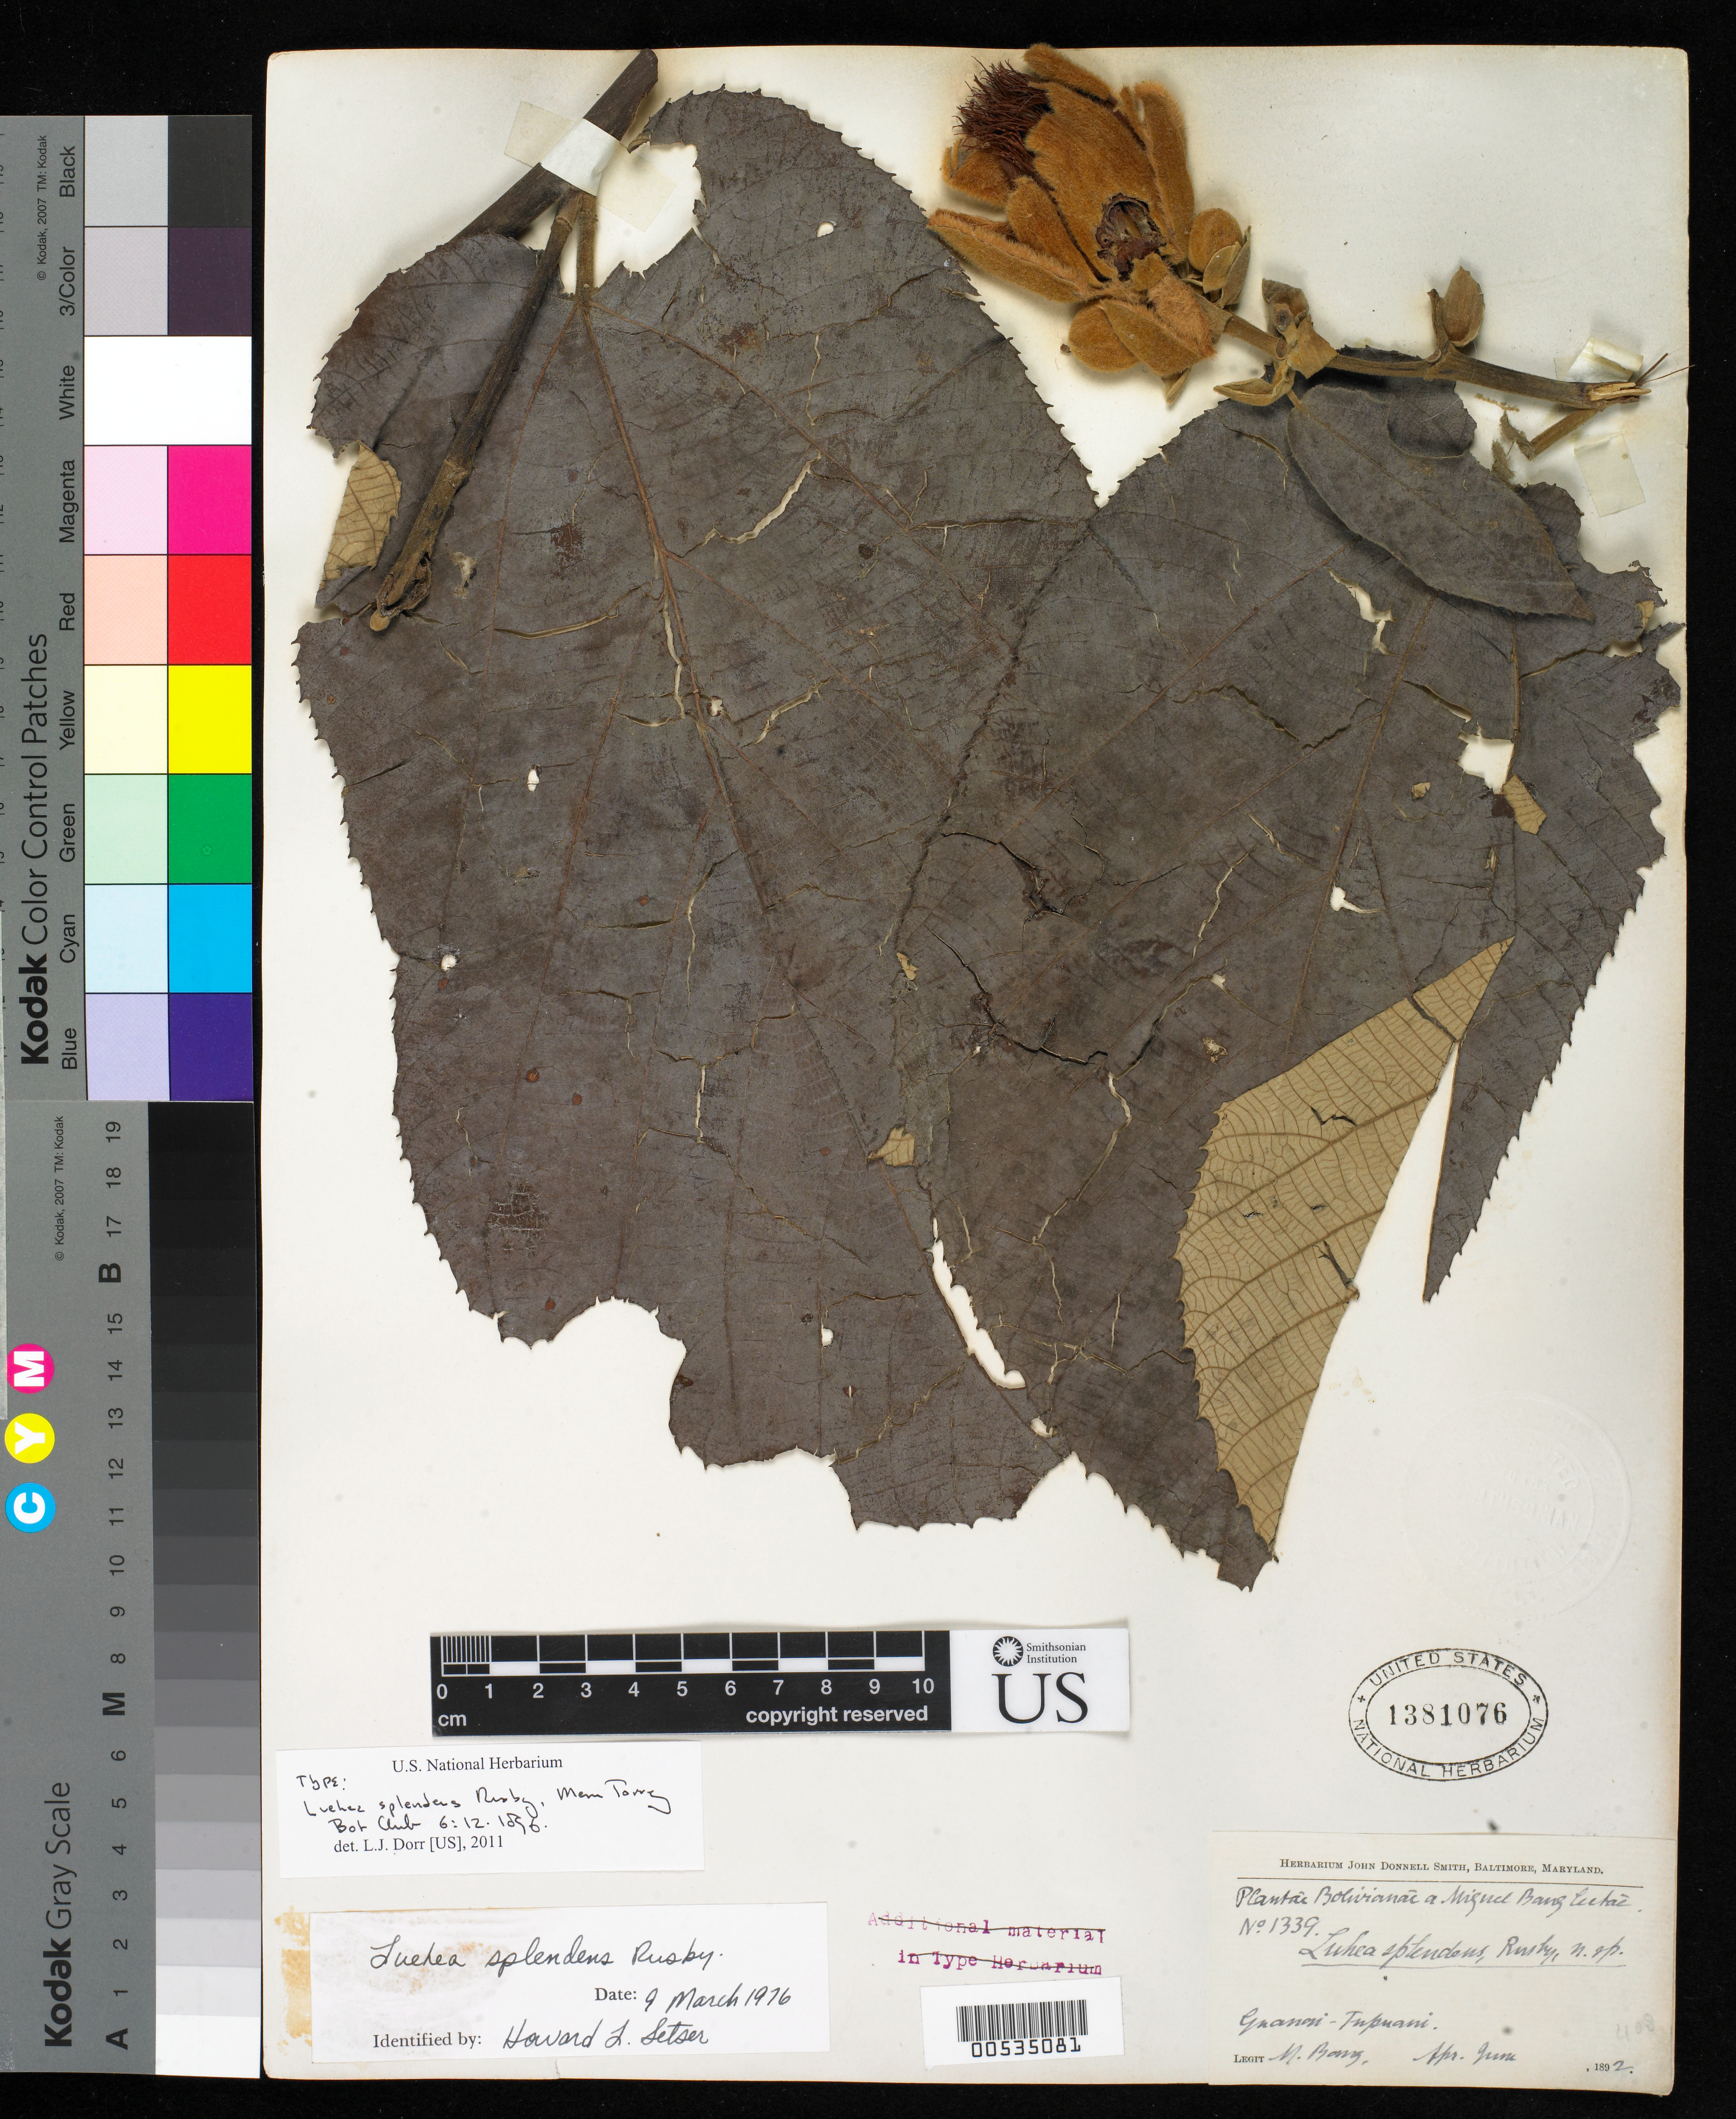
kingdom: Plantae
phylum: Tracheophyta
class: Magnoliopsida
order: Malvales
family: Malvaceae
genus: Luehea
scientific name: Luehea splendens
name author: Rusby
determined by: Rusby, Henry H.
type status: Syntype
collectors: M. Bang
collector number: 1339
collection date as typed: Apr 1892 to -- Jun 1892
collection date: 1892-04/1892-06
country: Bolivia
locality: Guanai, Tipuani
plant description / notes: Probably syntype; NY has several duplicates of Bang 1339 (and another collection was cited in protologue).; Specimen ex John Donnell Smith herbarium.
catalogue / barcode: US 1381076